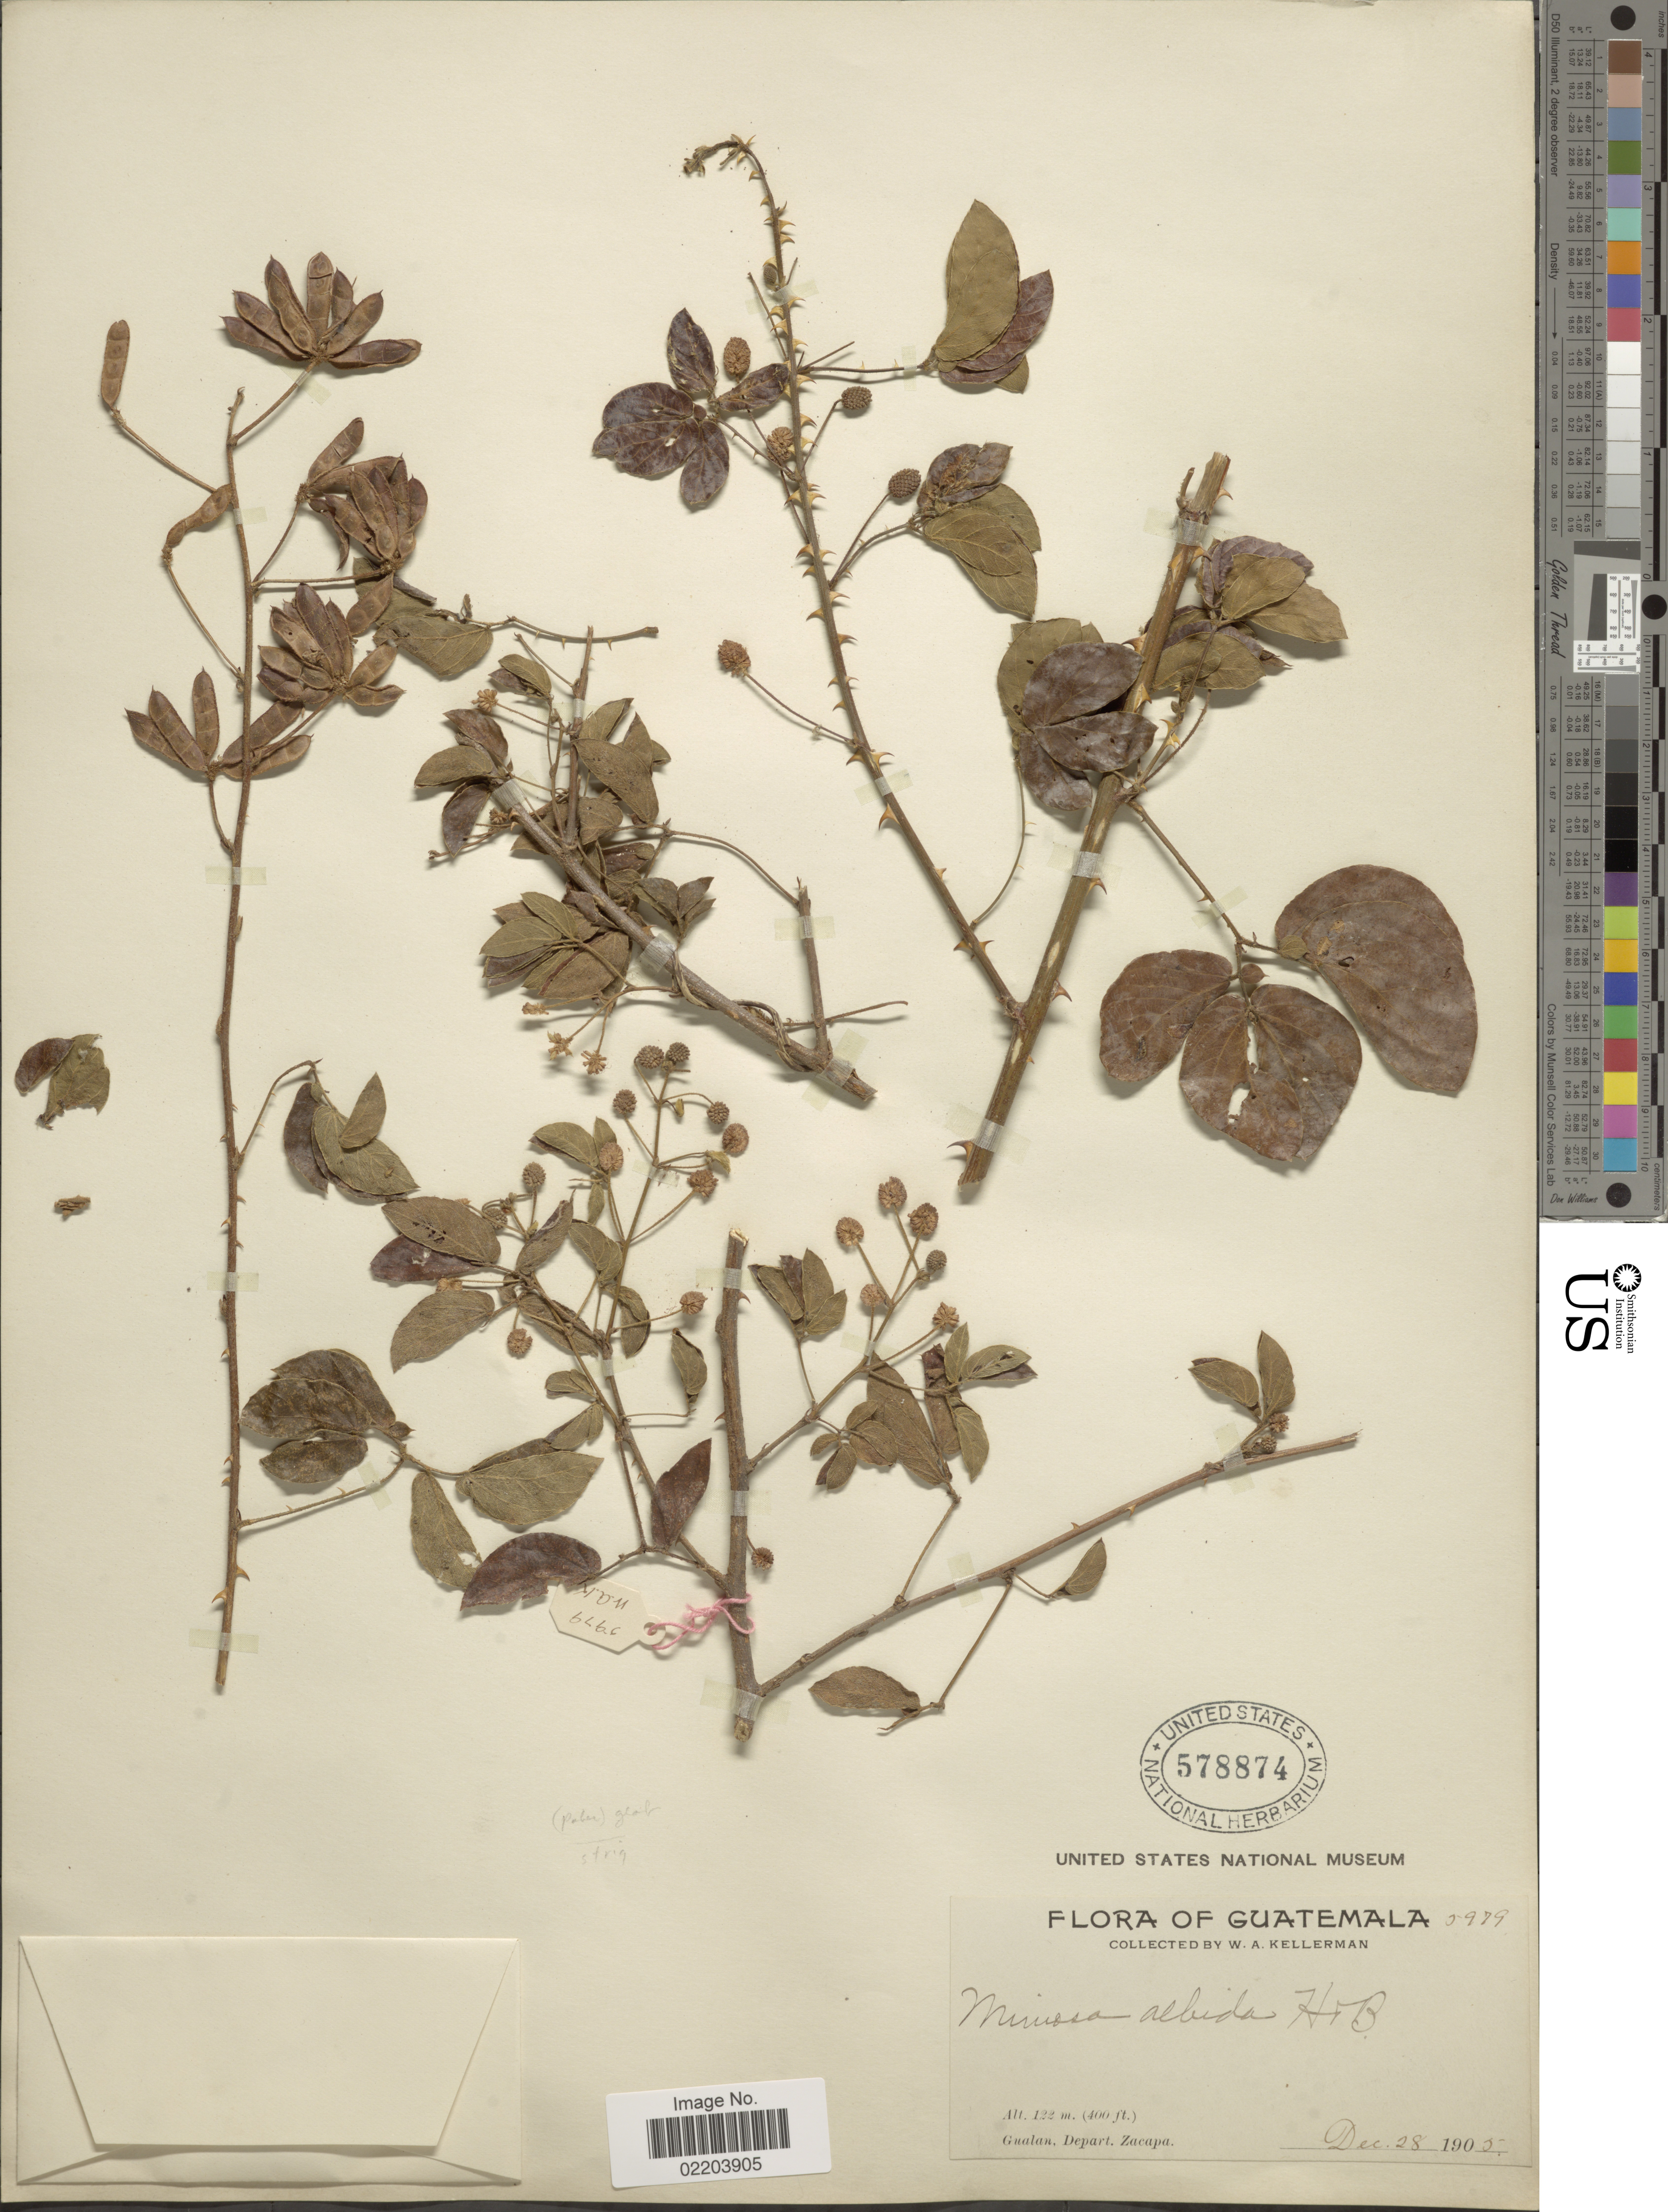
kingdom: Plantae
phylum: Tracheophyta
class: Magnoliopsida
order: Fabales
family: Fabaceae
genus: Mimosa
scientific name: Mimosa albida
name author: Humb. & Bonpl. ex Willd.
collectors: W. Kellerman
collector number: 5979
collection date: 1905-12-28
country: Guatemala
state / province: Zacapa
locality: Gualan, Depart Zacapa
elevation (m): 122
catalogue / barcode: US 578874